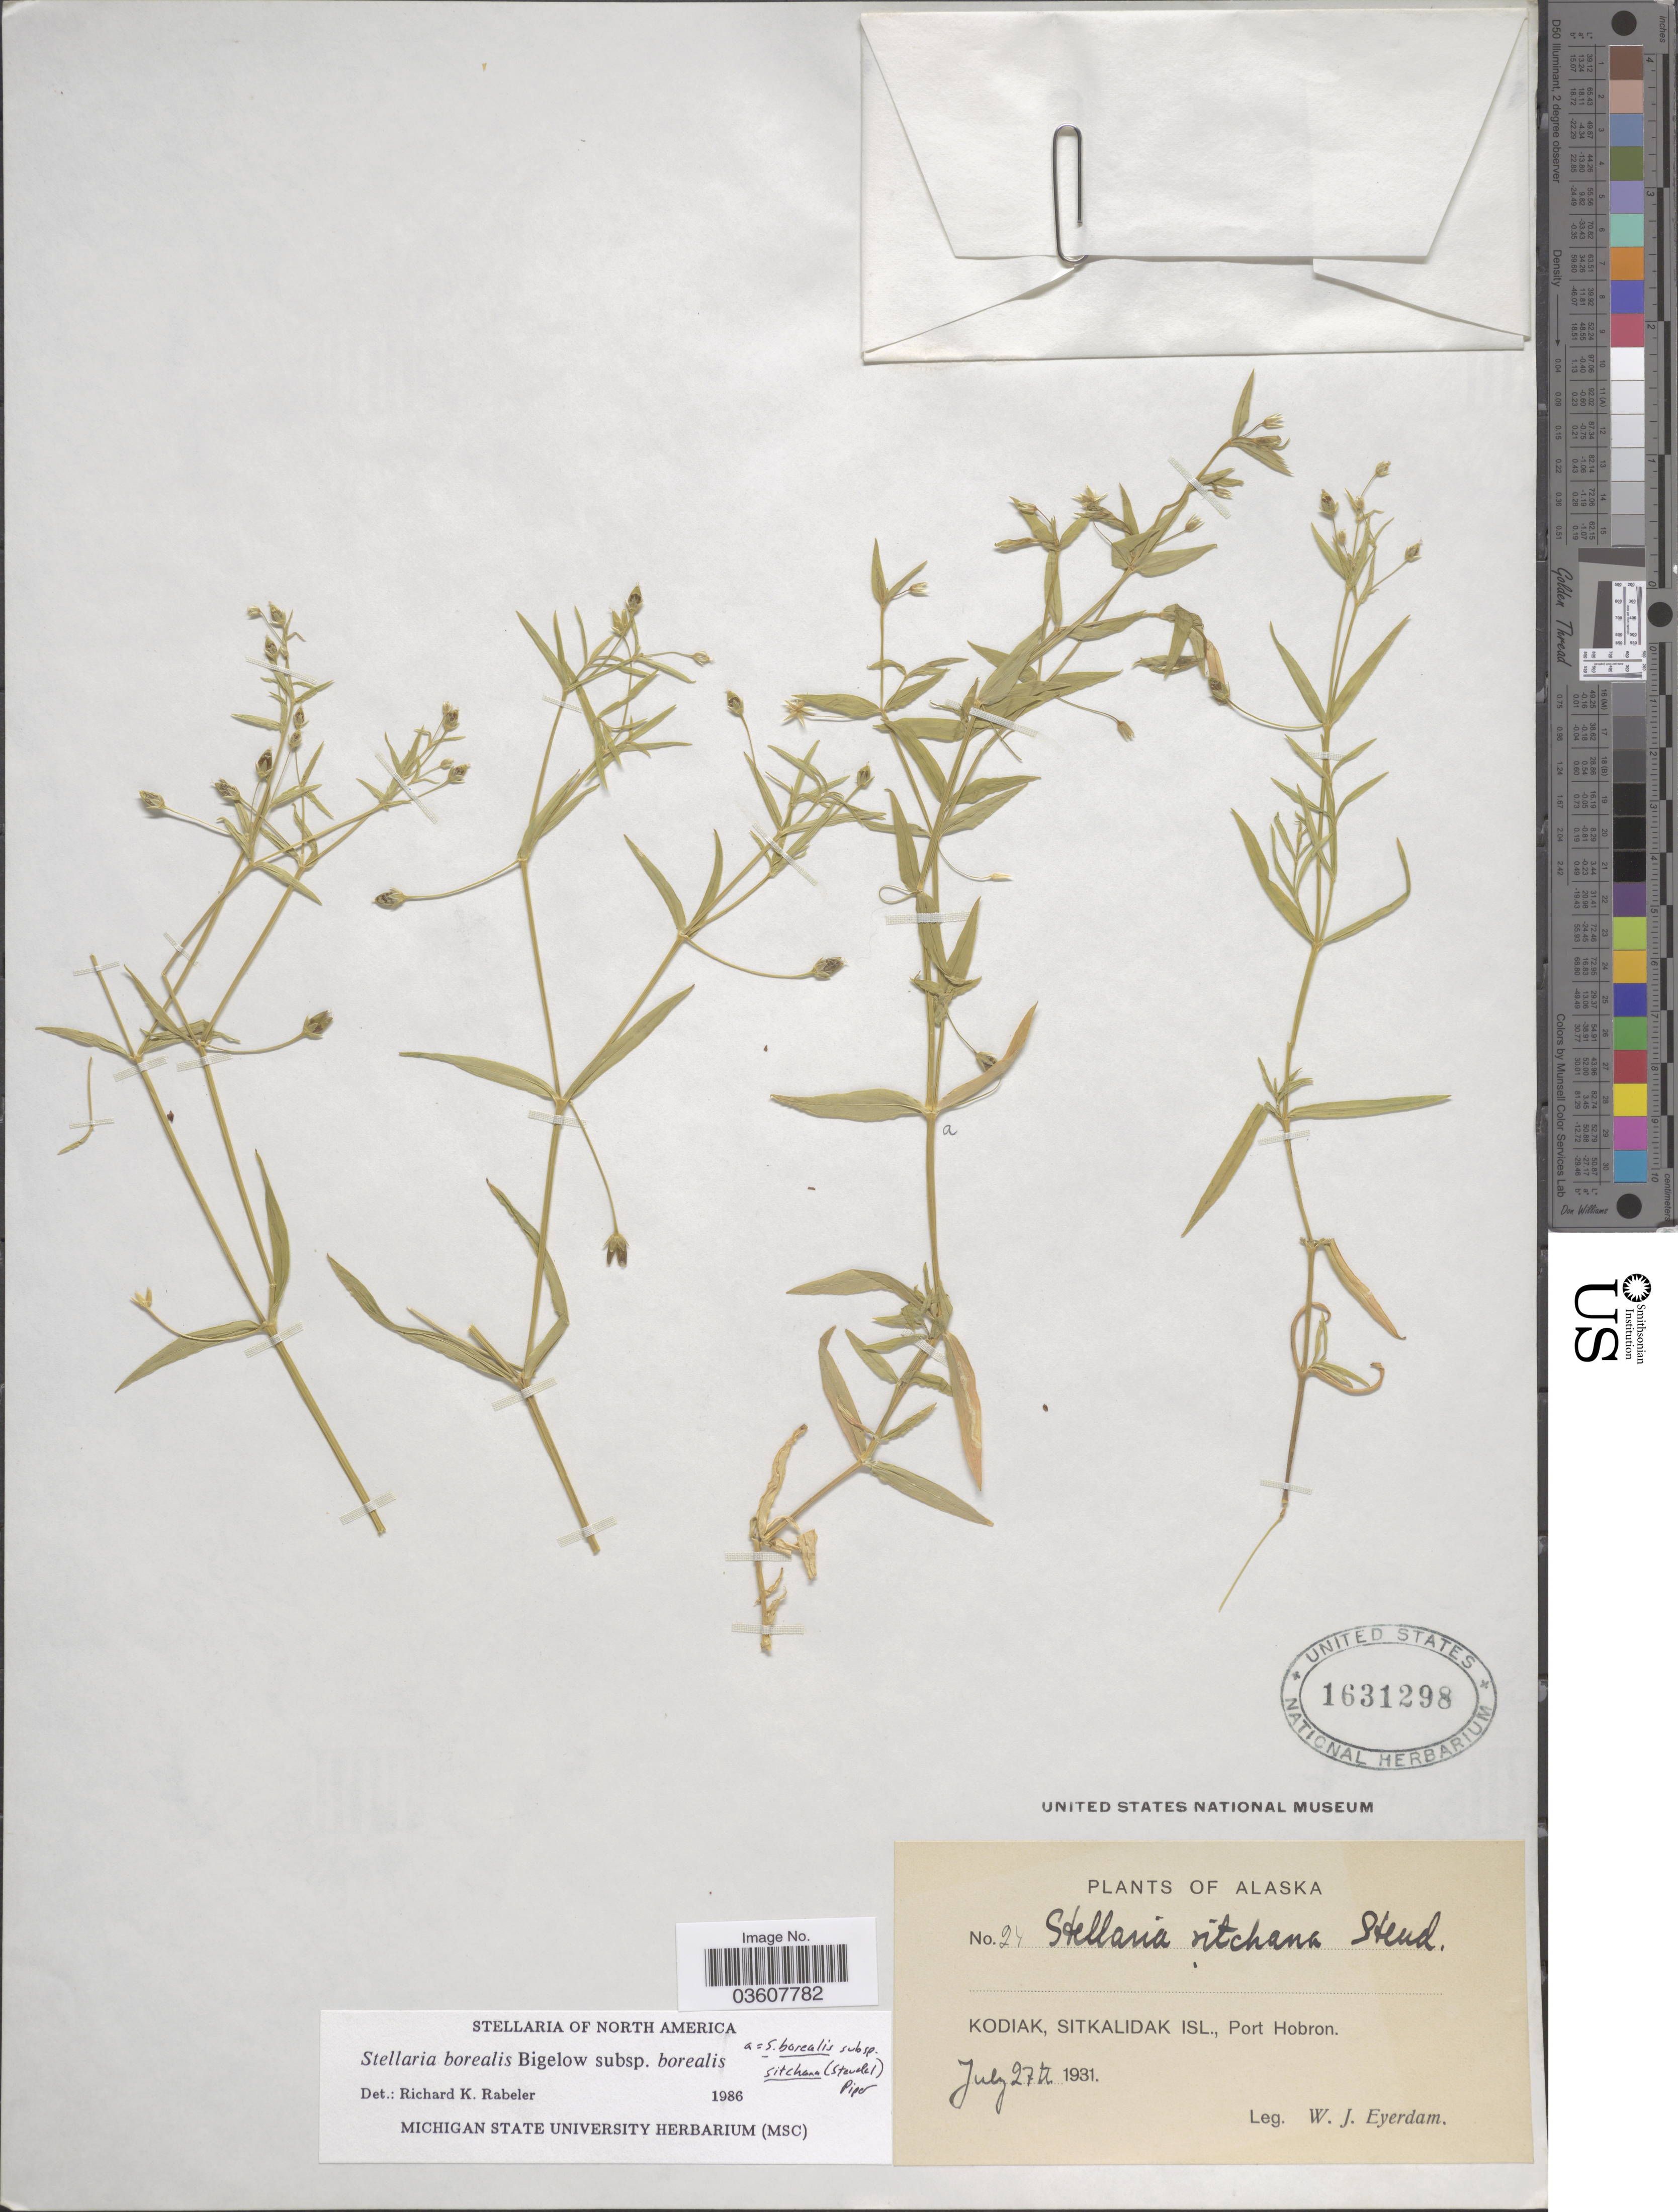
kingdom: Plantae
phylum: Tracheophyta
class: Magnoliopsida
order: Caryophyllales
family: Caryophyllaceae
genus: Stellaria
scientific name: Stellaria borealis subsp. borealis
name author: Bigelow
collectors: W. J. Eyerdam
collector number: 24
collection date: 1931-07-27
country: United States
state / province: Alaska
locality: Kodiak, Sitkalidak Isl., Port Hobron.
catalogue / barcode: US 1631298